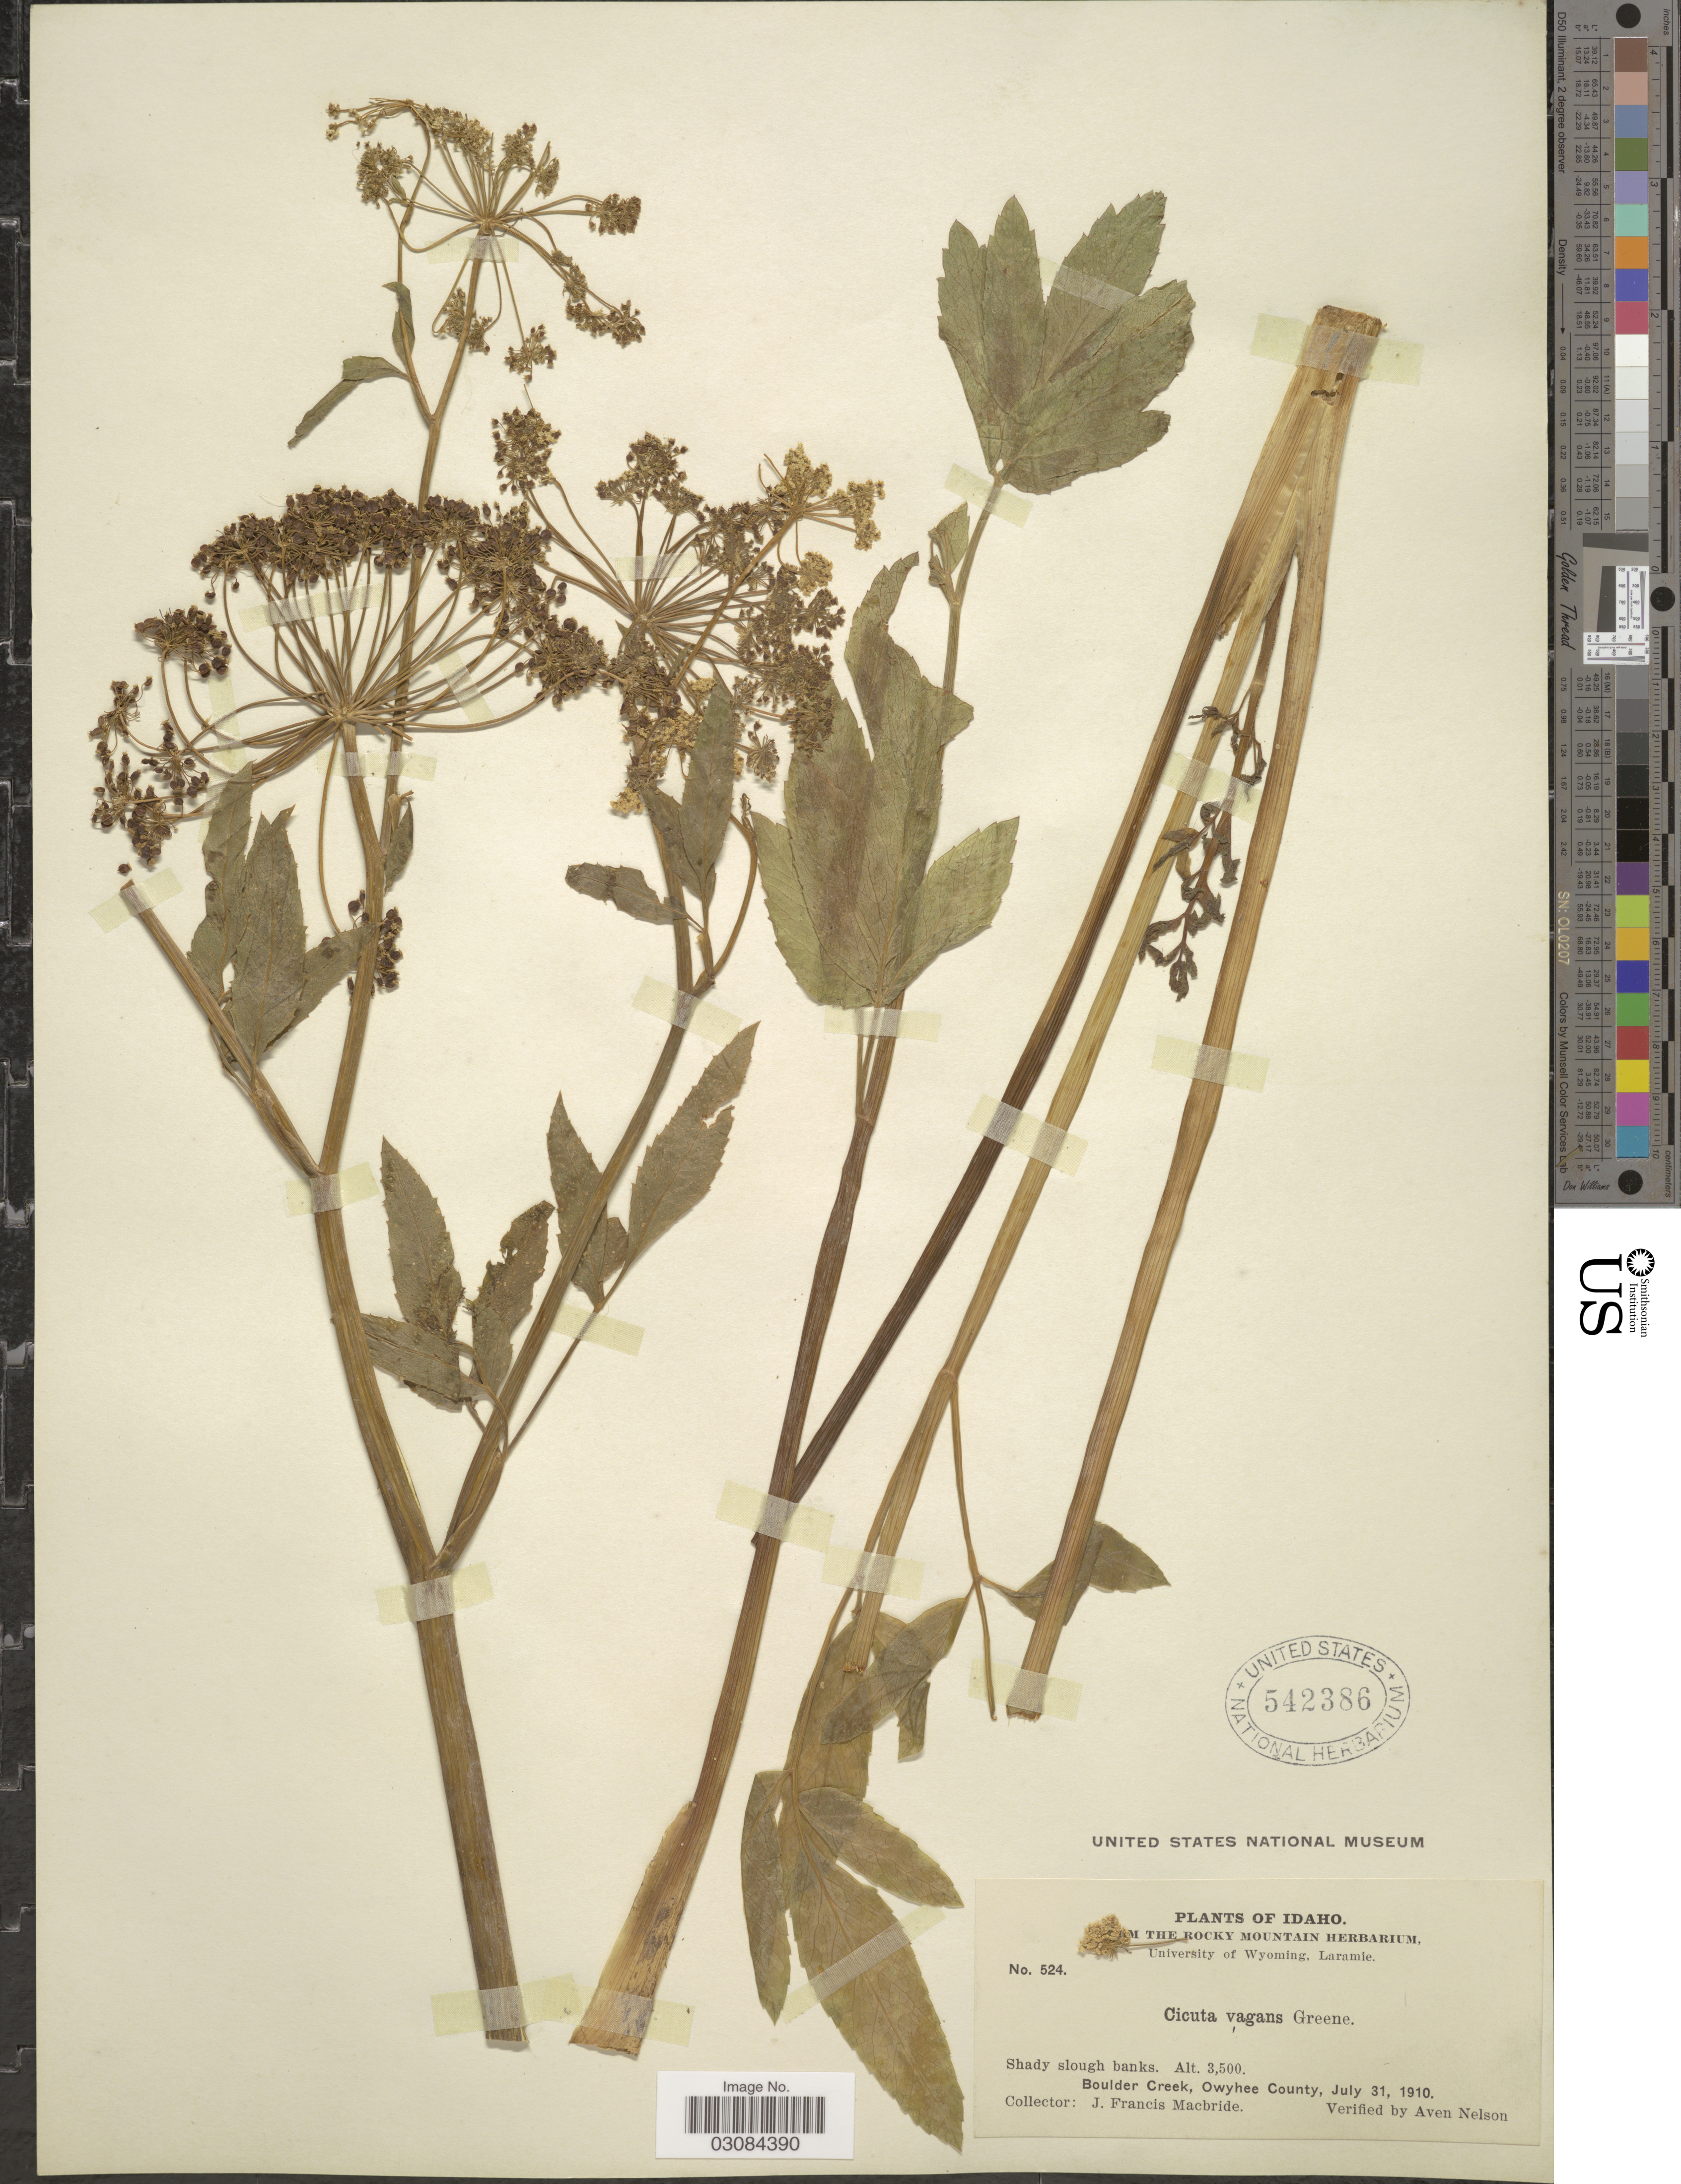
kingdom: Plantae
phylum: Tracheophyta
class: Magnoliopsida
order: Apiales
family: Apiaceae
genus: Cicuta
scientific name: Cicuta douglasii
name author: (DC.) J.M. Coult. & Rose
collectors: J. F. Macbride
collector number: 524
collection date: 1910-07-31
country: United States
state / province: Idaho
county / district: Owyhee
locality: Boulder Creek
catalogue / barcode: US 542386